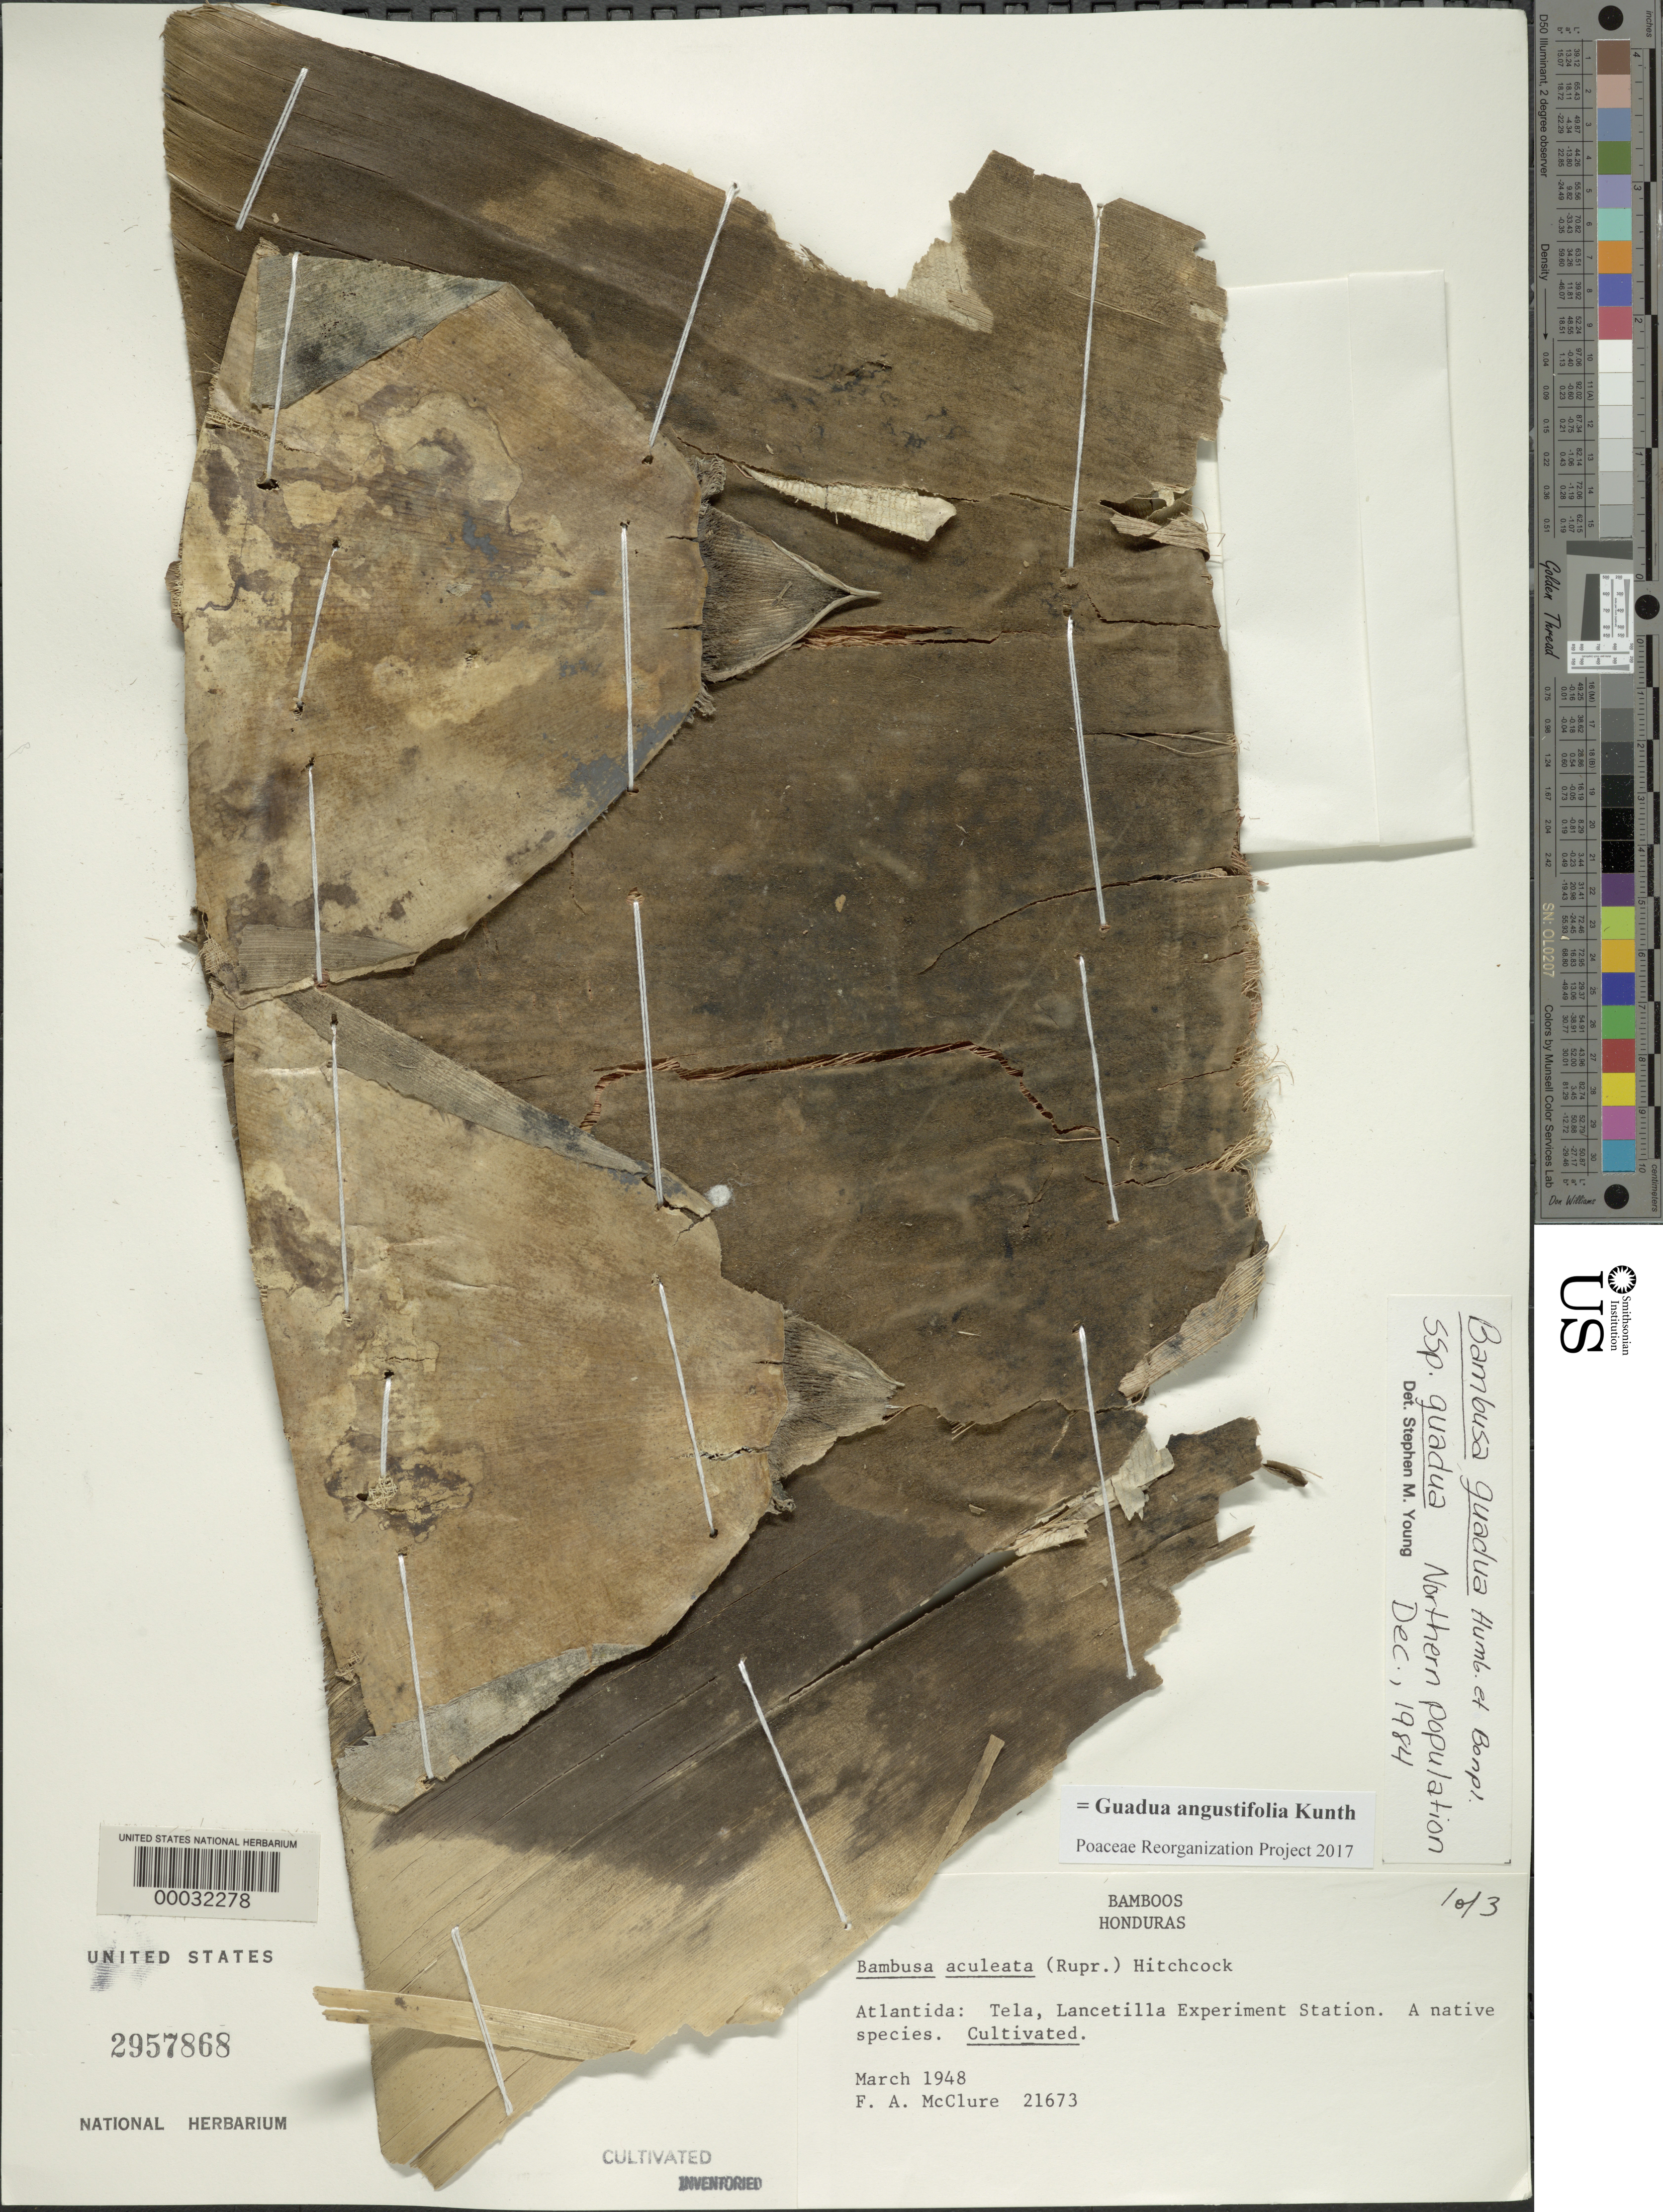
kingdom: Plantae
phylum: Tracheophyta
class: Liliopsida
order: Poales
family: Poaceae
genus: Guadua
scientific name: Guadua angustifolia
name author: Kunth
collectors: F. A. McClure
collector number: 21673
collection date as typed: Mar 1948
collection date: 1948-03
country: Honduras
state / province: Atlántida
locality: Tela, Lancetilla Experiment Station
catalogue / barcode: US 2957868